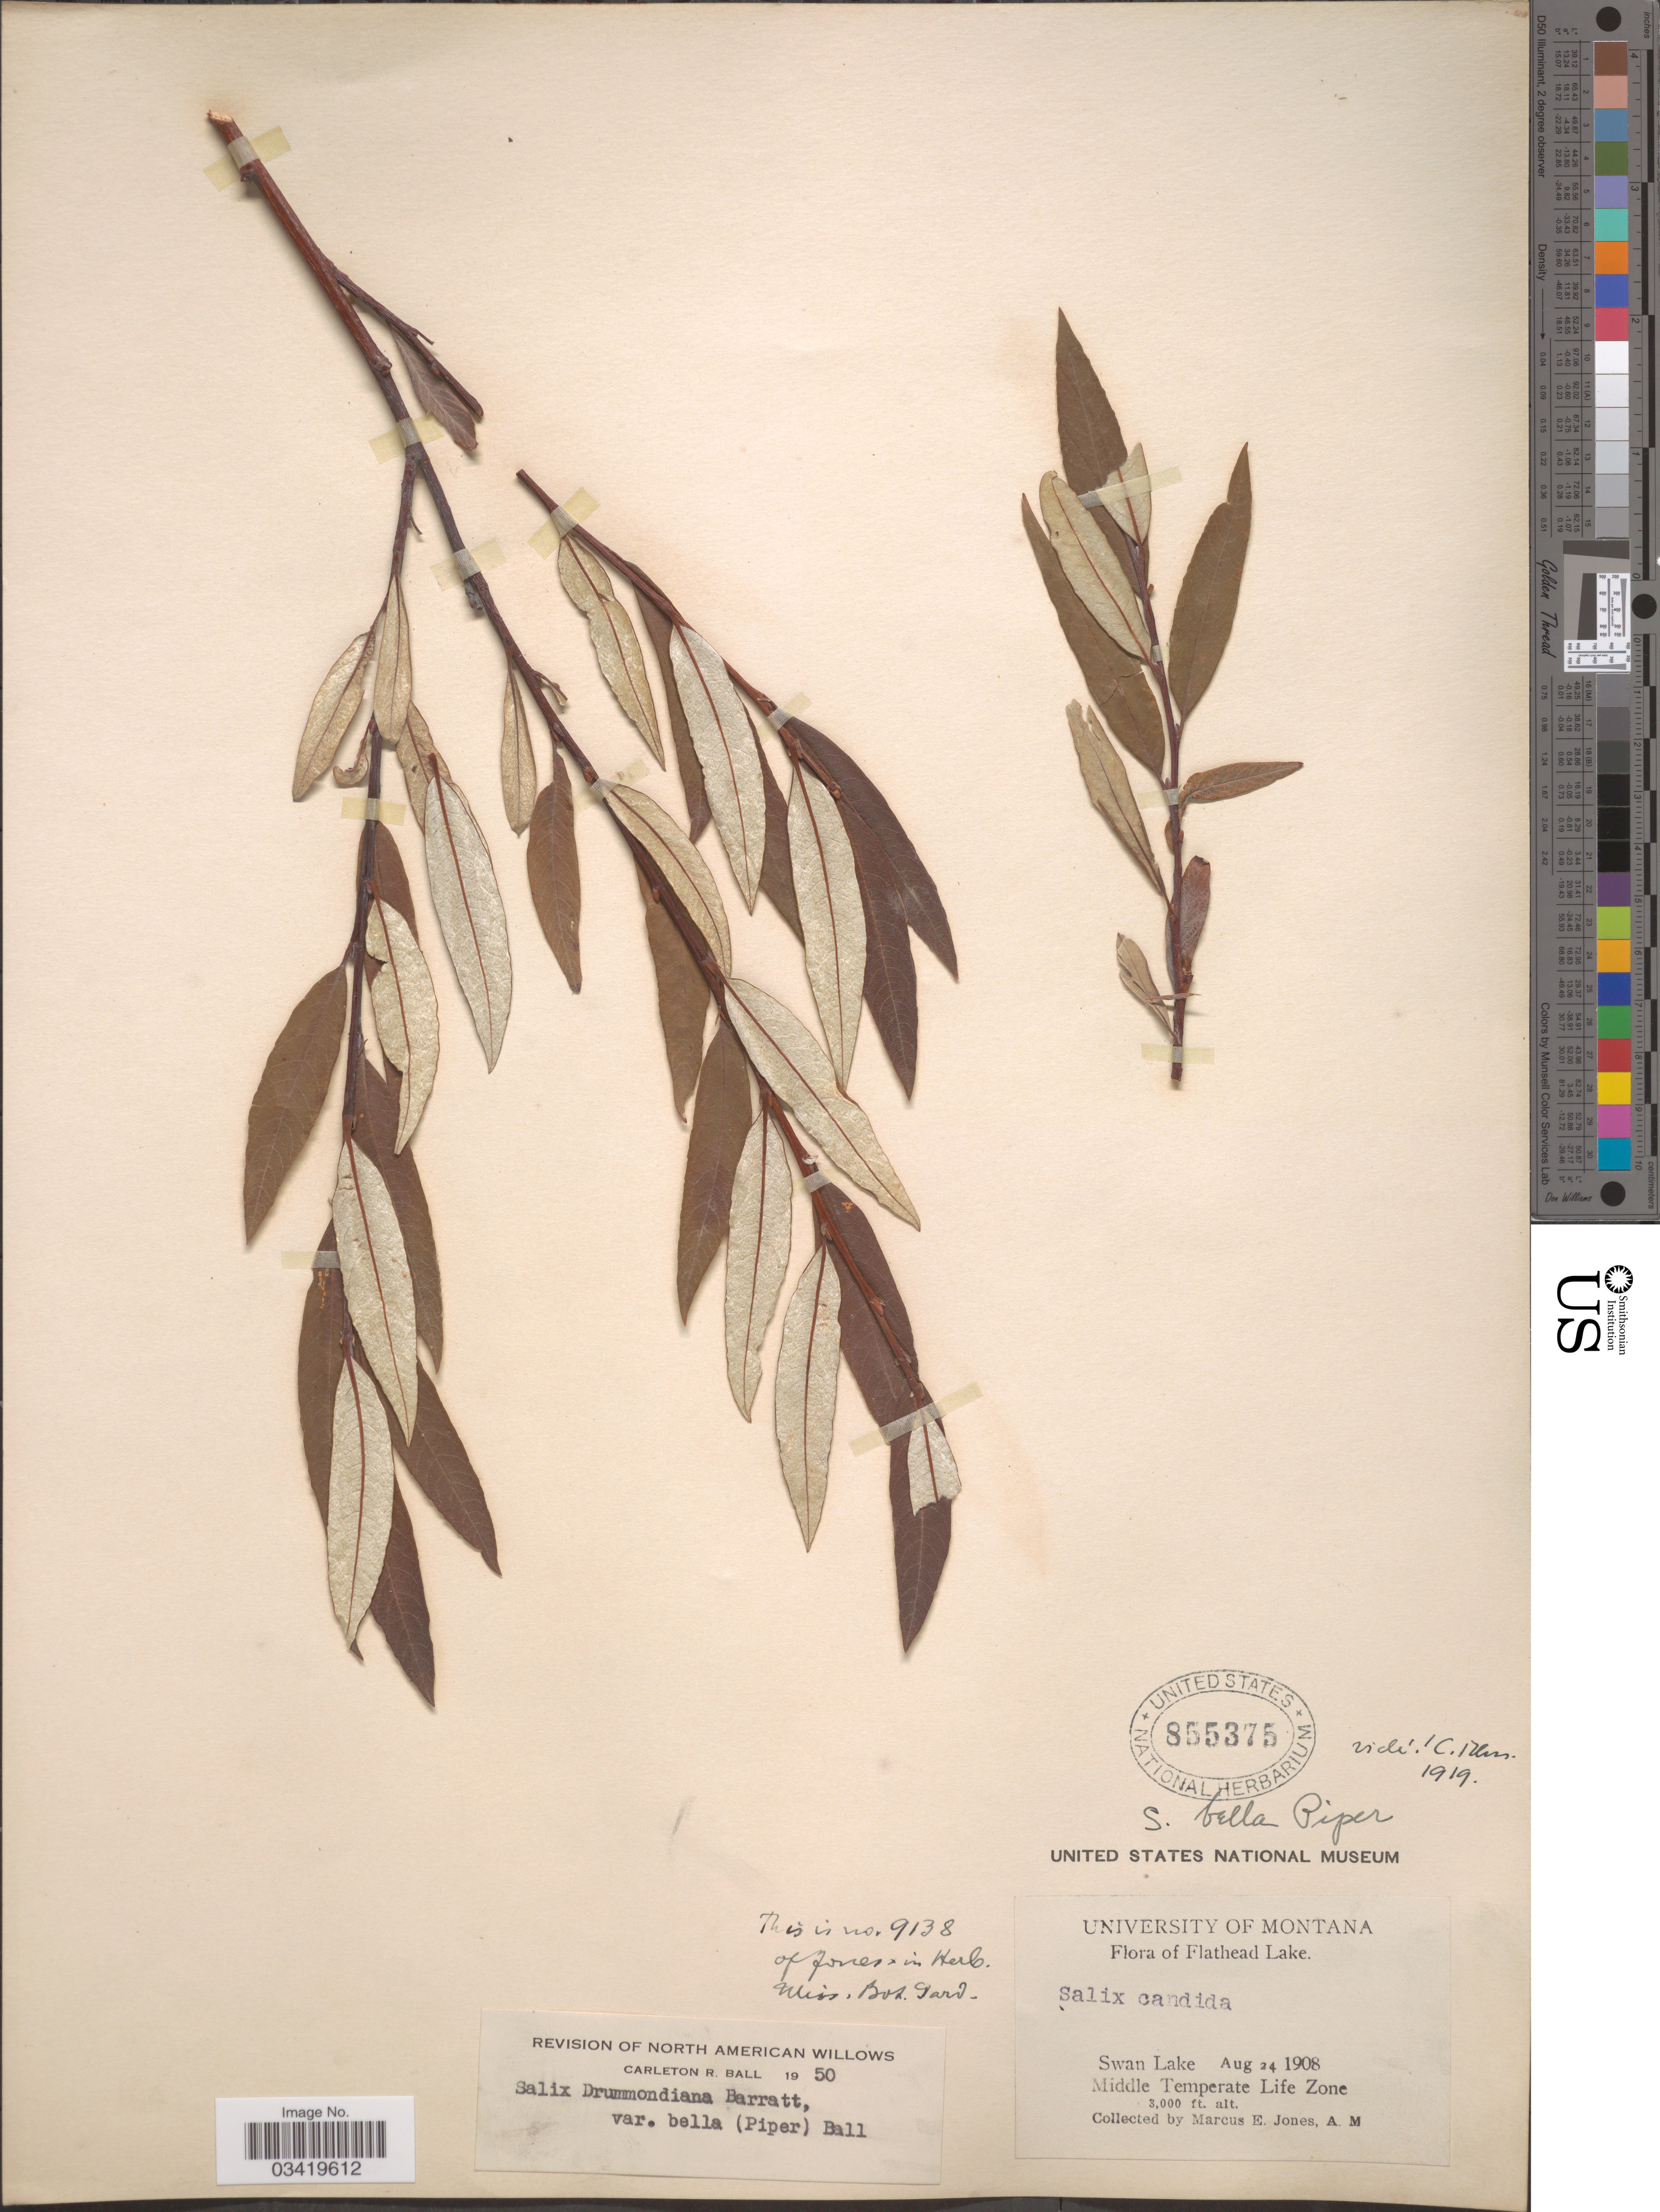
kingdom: Plantae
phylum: Tracheophyta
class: Magnoliopsida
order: Malpighiales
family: Salicaceae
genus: Salix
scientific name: Salix bella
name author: Piper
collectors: M. E. Jones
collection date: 1908-08-24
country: United States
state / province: Montana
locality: Flathead Lake. Swan Lake. Middle Temperate Life Zone.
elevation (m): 914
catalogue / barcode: US 855375